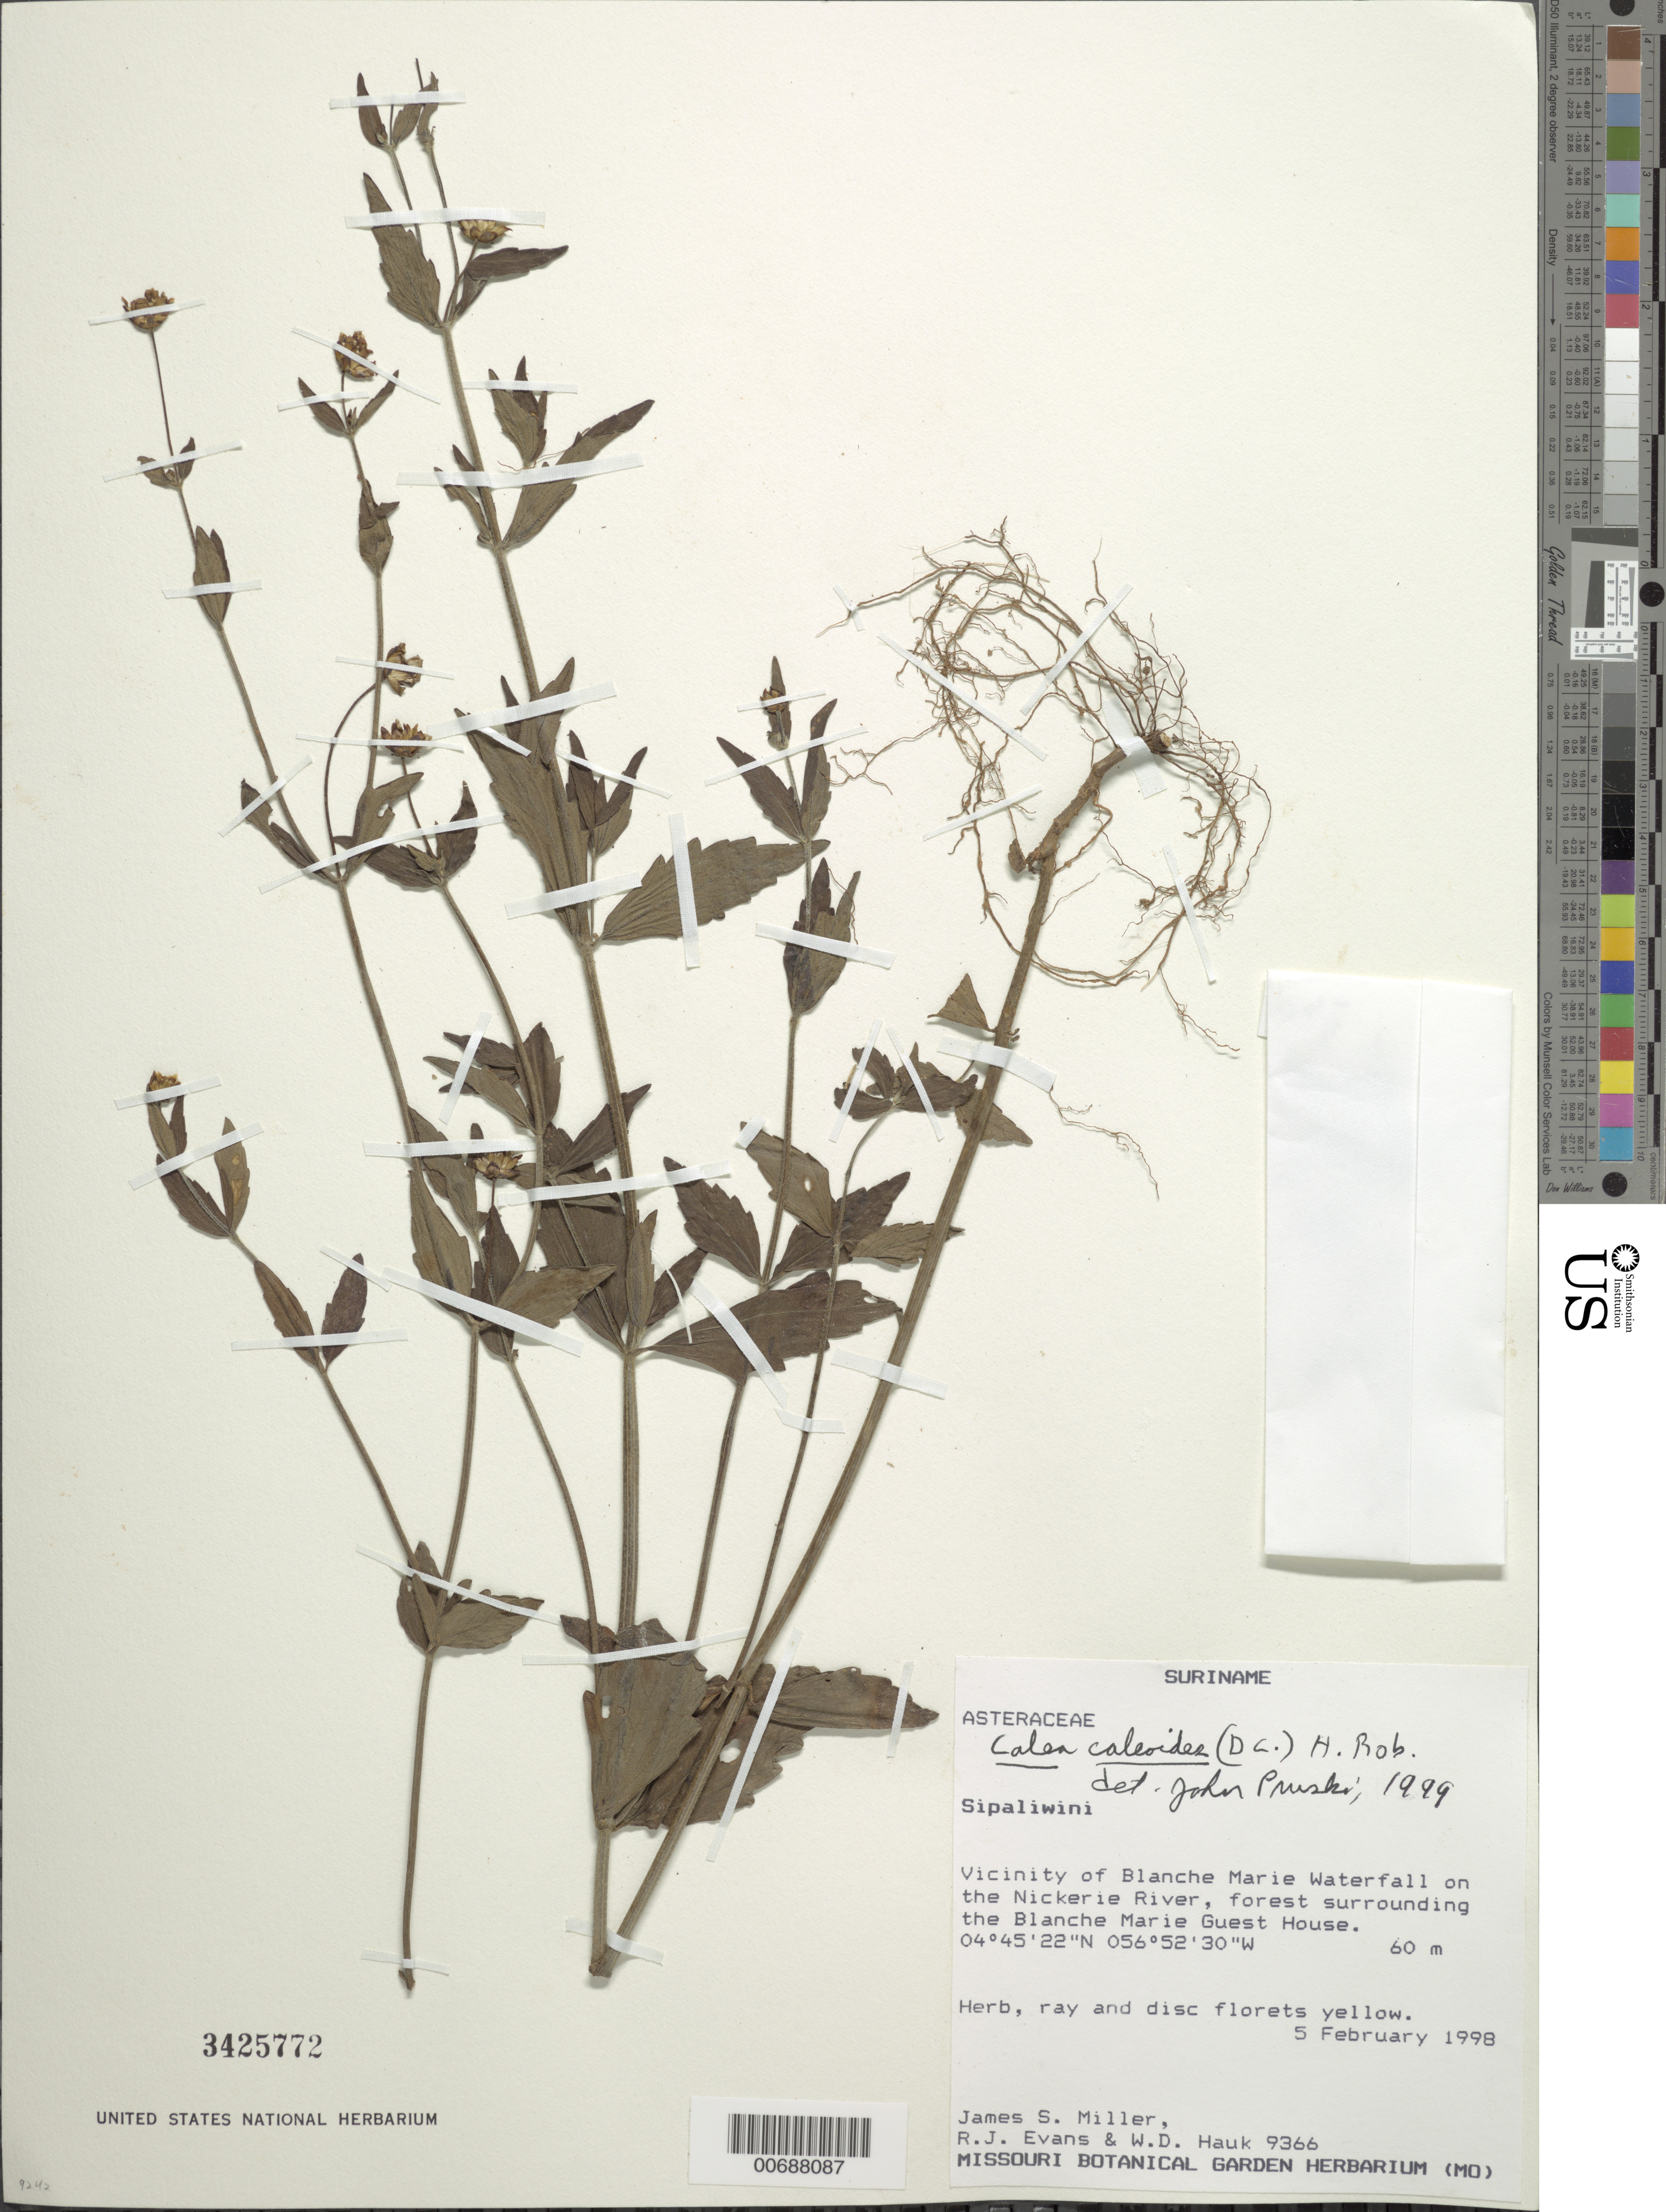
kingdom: Plantae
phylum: Tracheophyta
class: Magnoliopsida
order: Asterales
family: Asteraceae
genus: Calea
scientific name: Calea caleoides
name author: (DC.) H. Rob.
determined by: Pruski, J. F.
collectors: J. S. Miller, R. J. Evans & W. Hauk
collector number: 9366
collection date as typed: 5-Feb-98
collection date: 1998-02-05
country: Suriname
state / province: Sipaliwini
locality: Blanche Marie falls, vic., on Nickerie R., forest around Blanche Marie Guest House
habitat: Forest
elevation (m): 60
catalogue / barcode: US 3425772